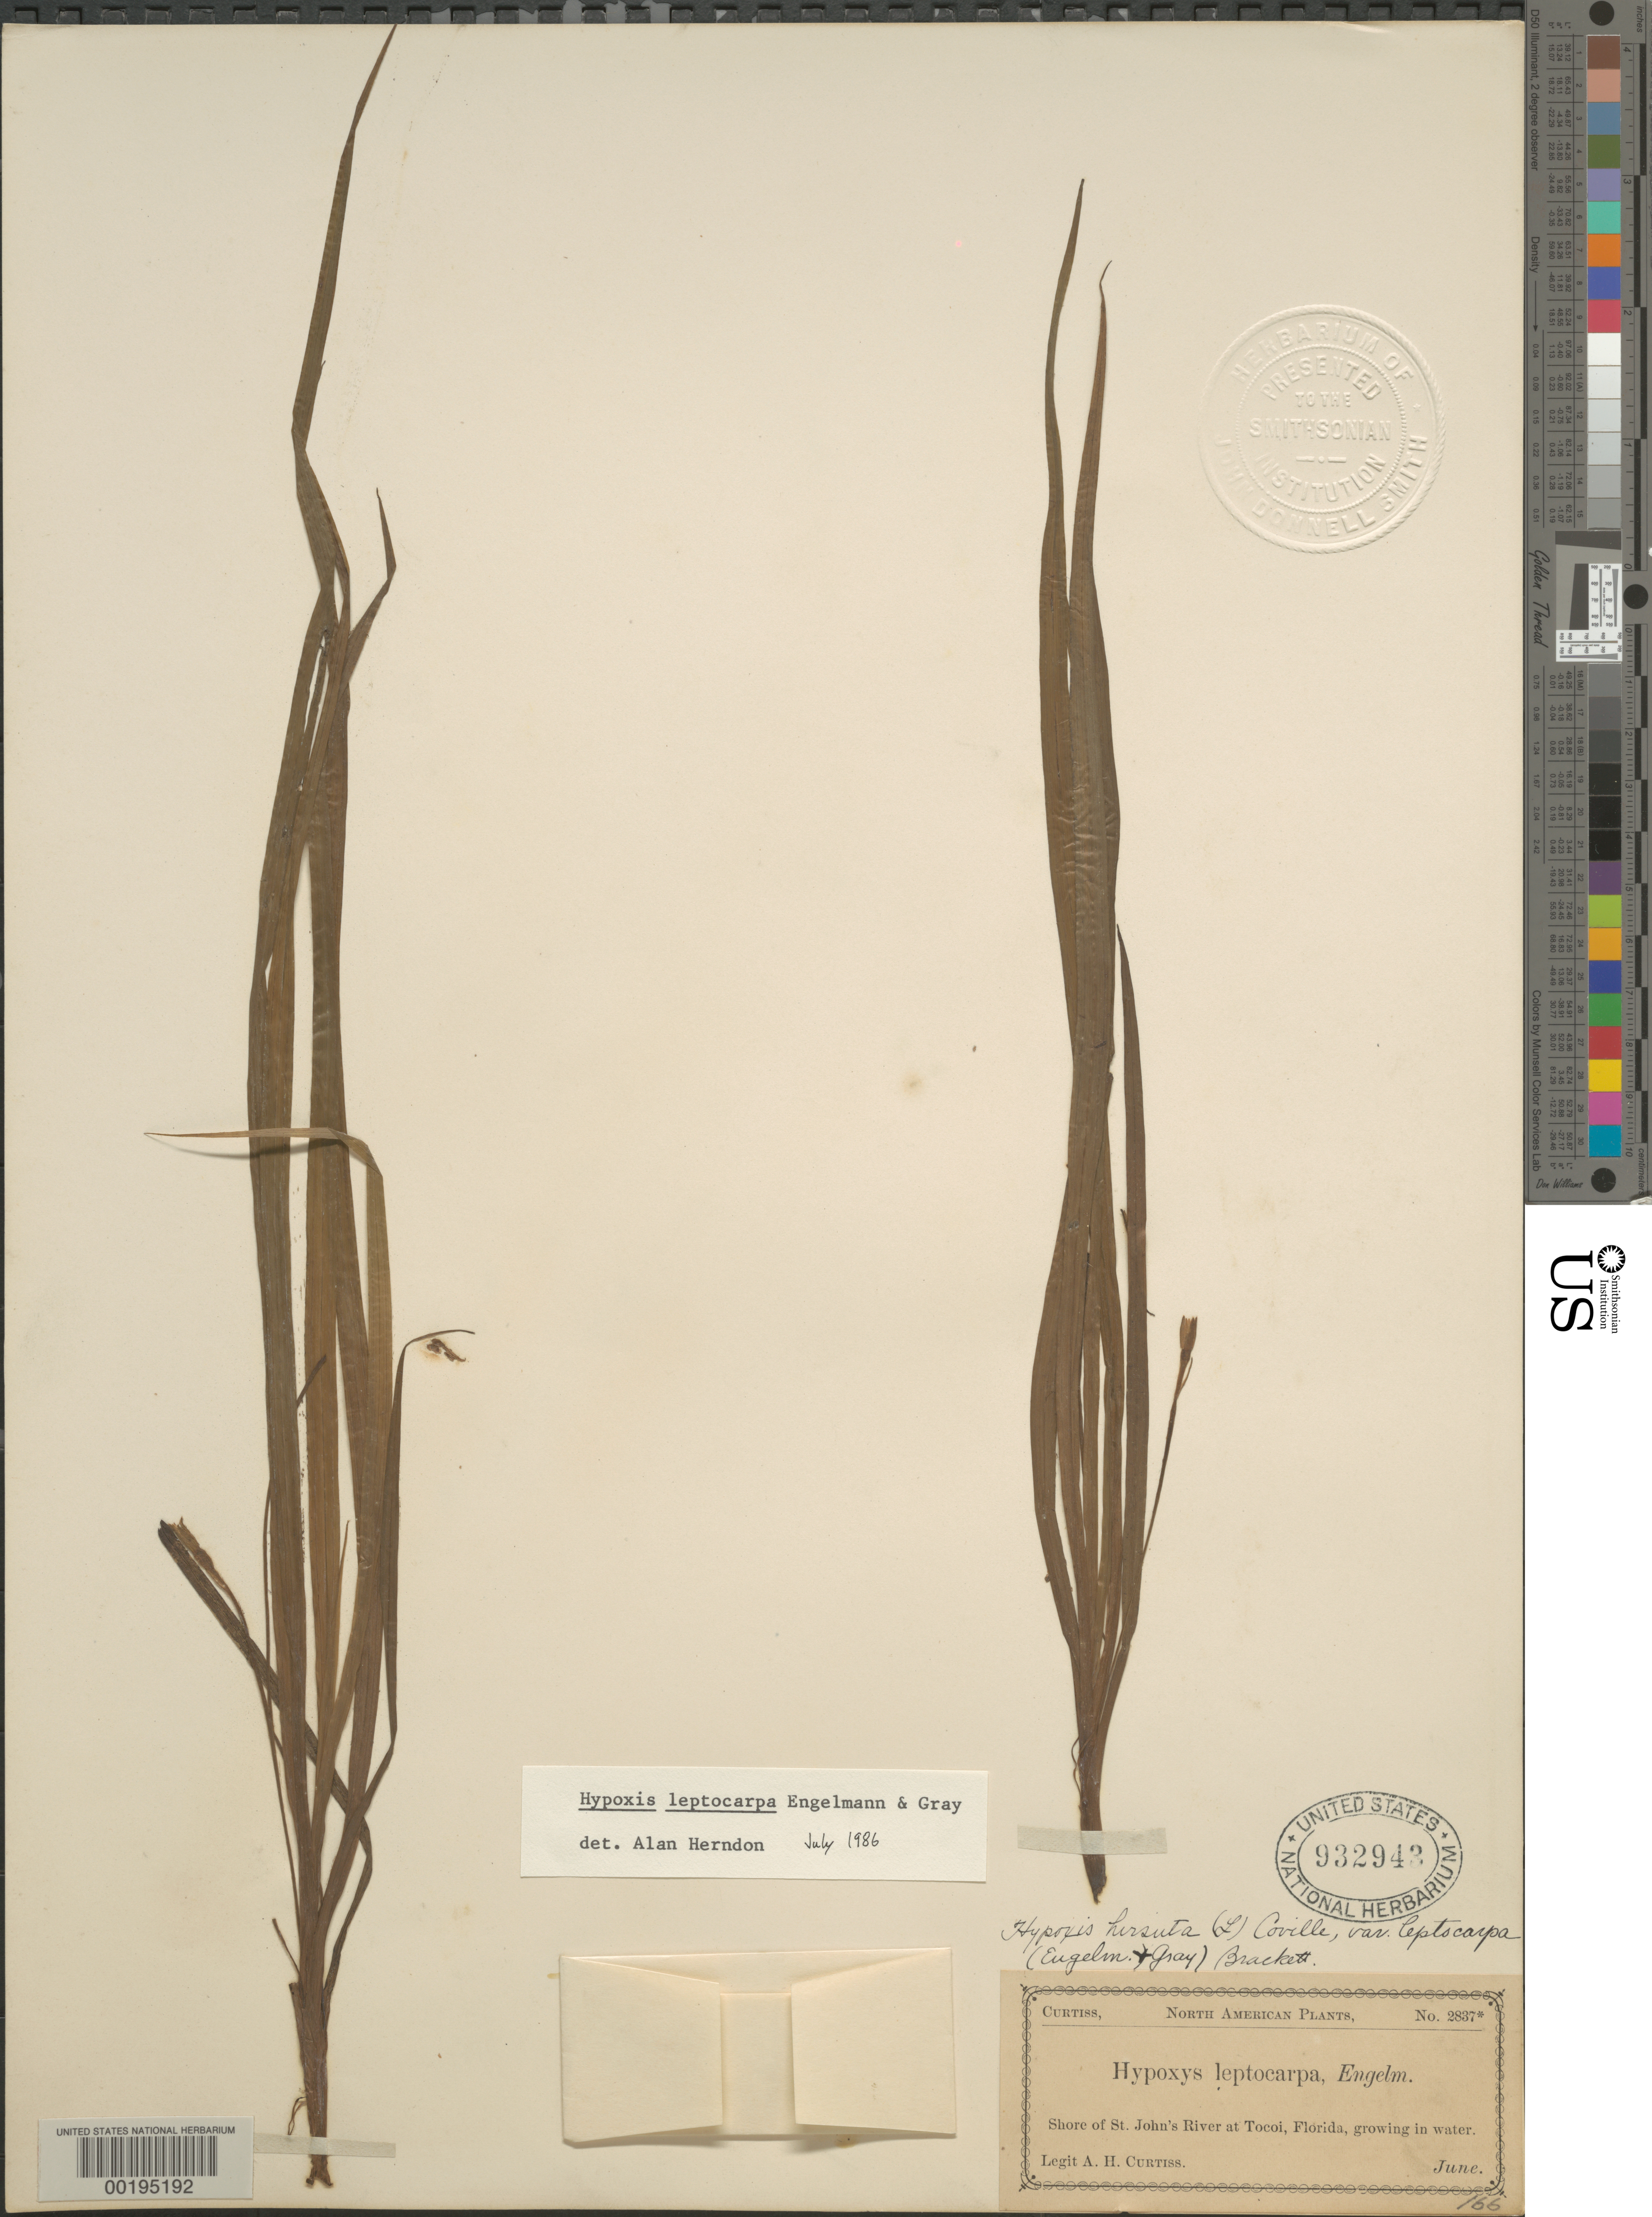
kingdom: Plantae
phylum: Tracheophyta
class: Liliopsida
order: Asparagales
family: Hypoxidaceae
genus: Hypoxis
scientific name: Hypoxis leptocarpa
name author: (Engelm. & A. Gray) Small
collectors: A. H. Curtiss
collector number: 2837* / 166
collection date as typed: Jun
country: United States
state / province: Florida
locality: St. john's river at tocoi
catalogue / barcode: US 932943